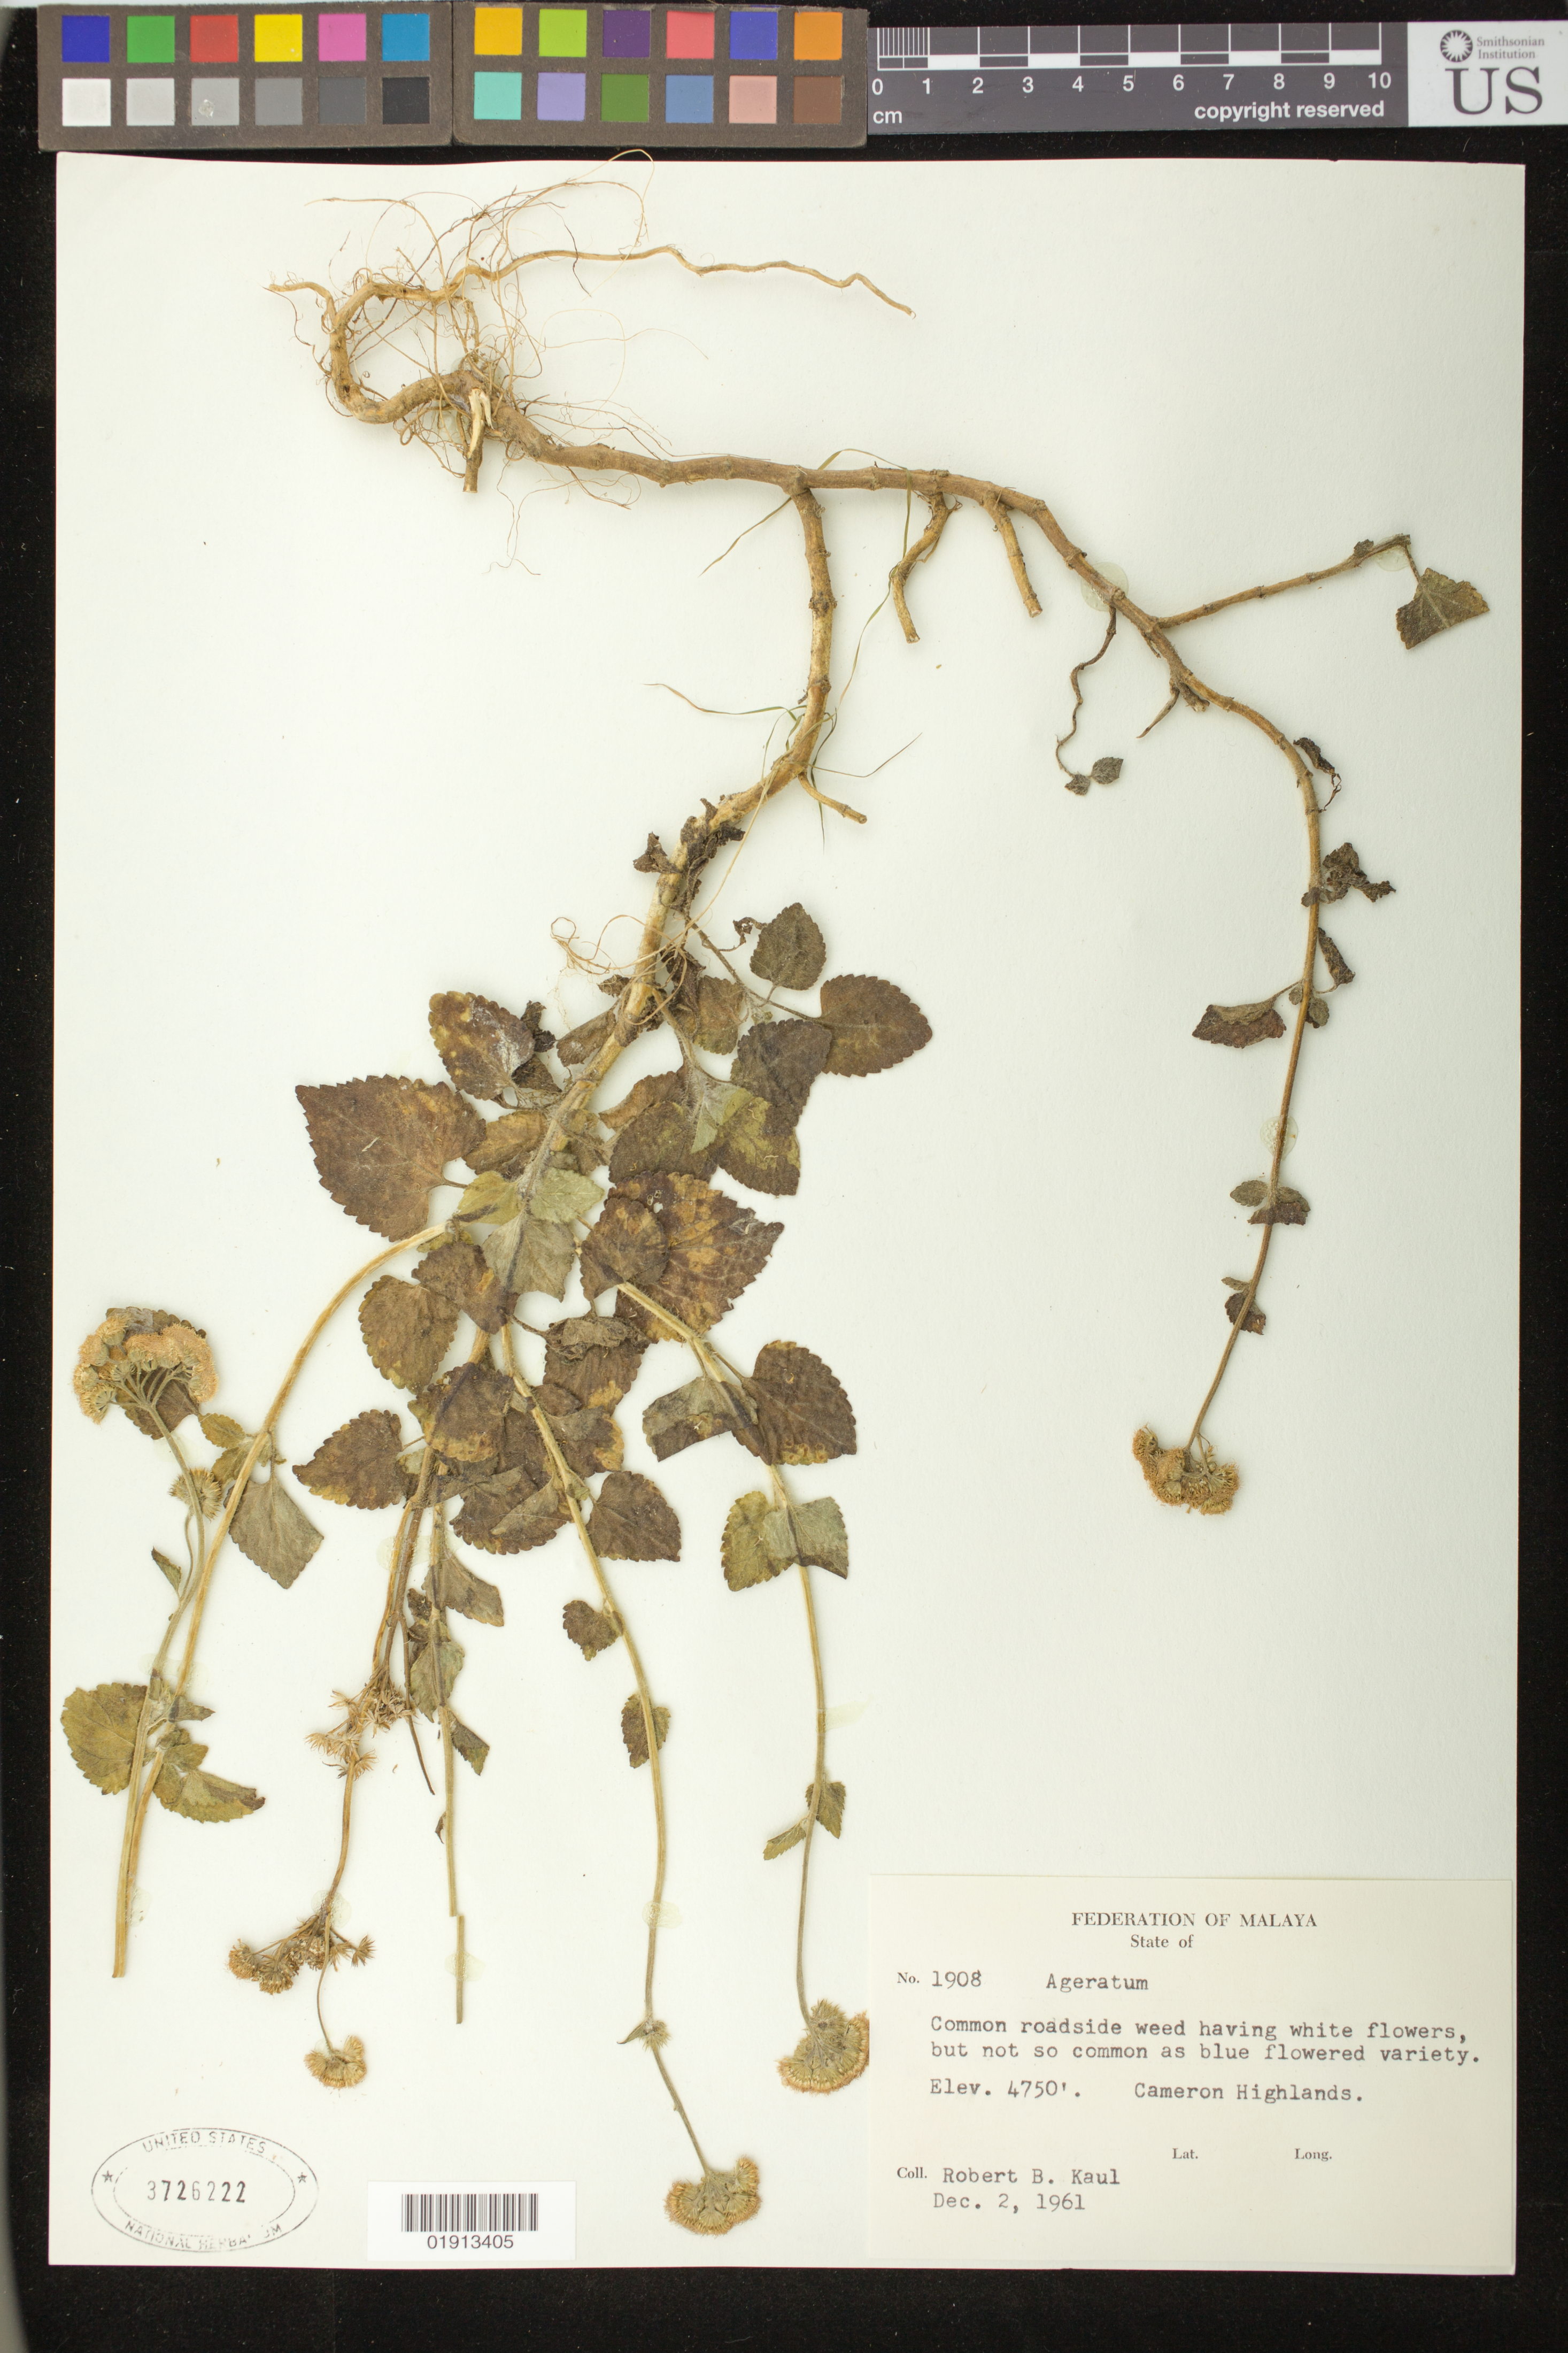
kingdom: Plantae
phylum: Tracheophyta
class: Magnoliopsida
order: Asterales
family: Asteraceae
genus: Ageratum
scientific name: Ageratum sp.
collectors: R. Kaul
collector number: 1908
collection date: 1961-12-02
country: Malaysia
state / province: Pahang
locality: Cameron Highlands. Federation of Malaya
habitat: Roadside weed.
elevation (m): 1448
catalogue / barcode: US 3726222